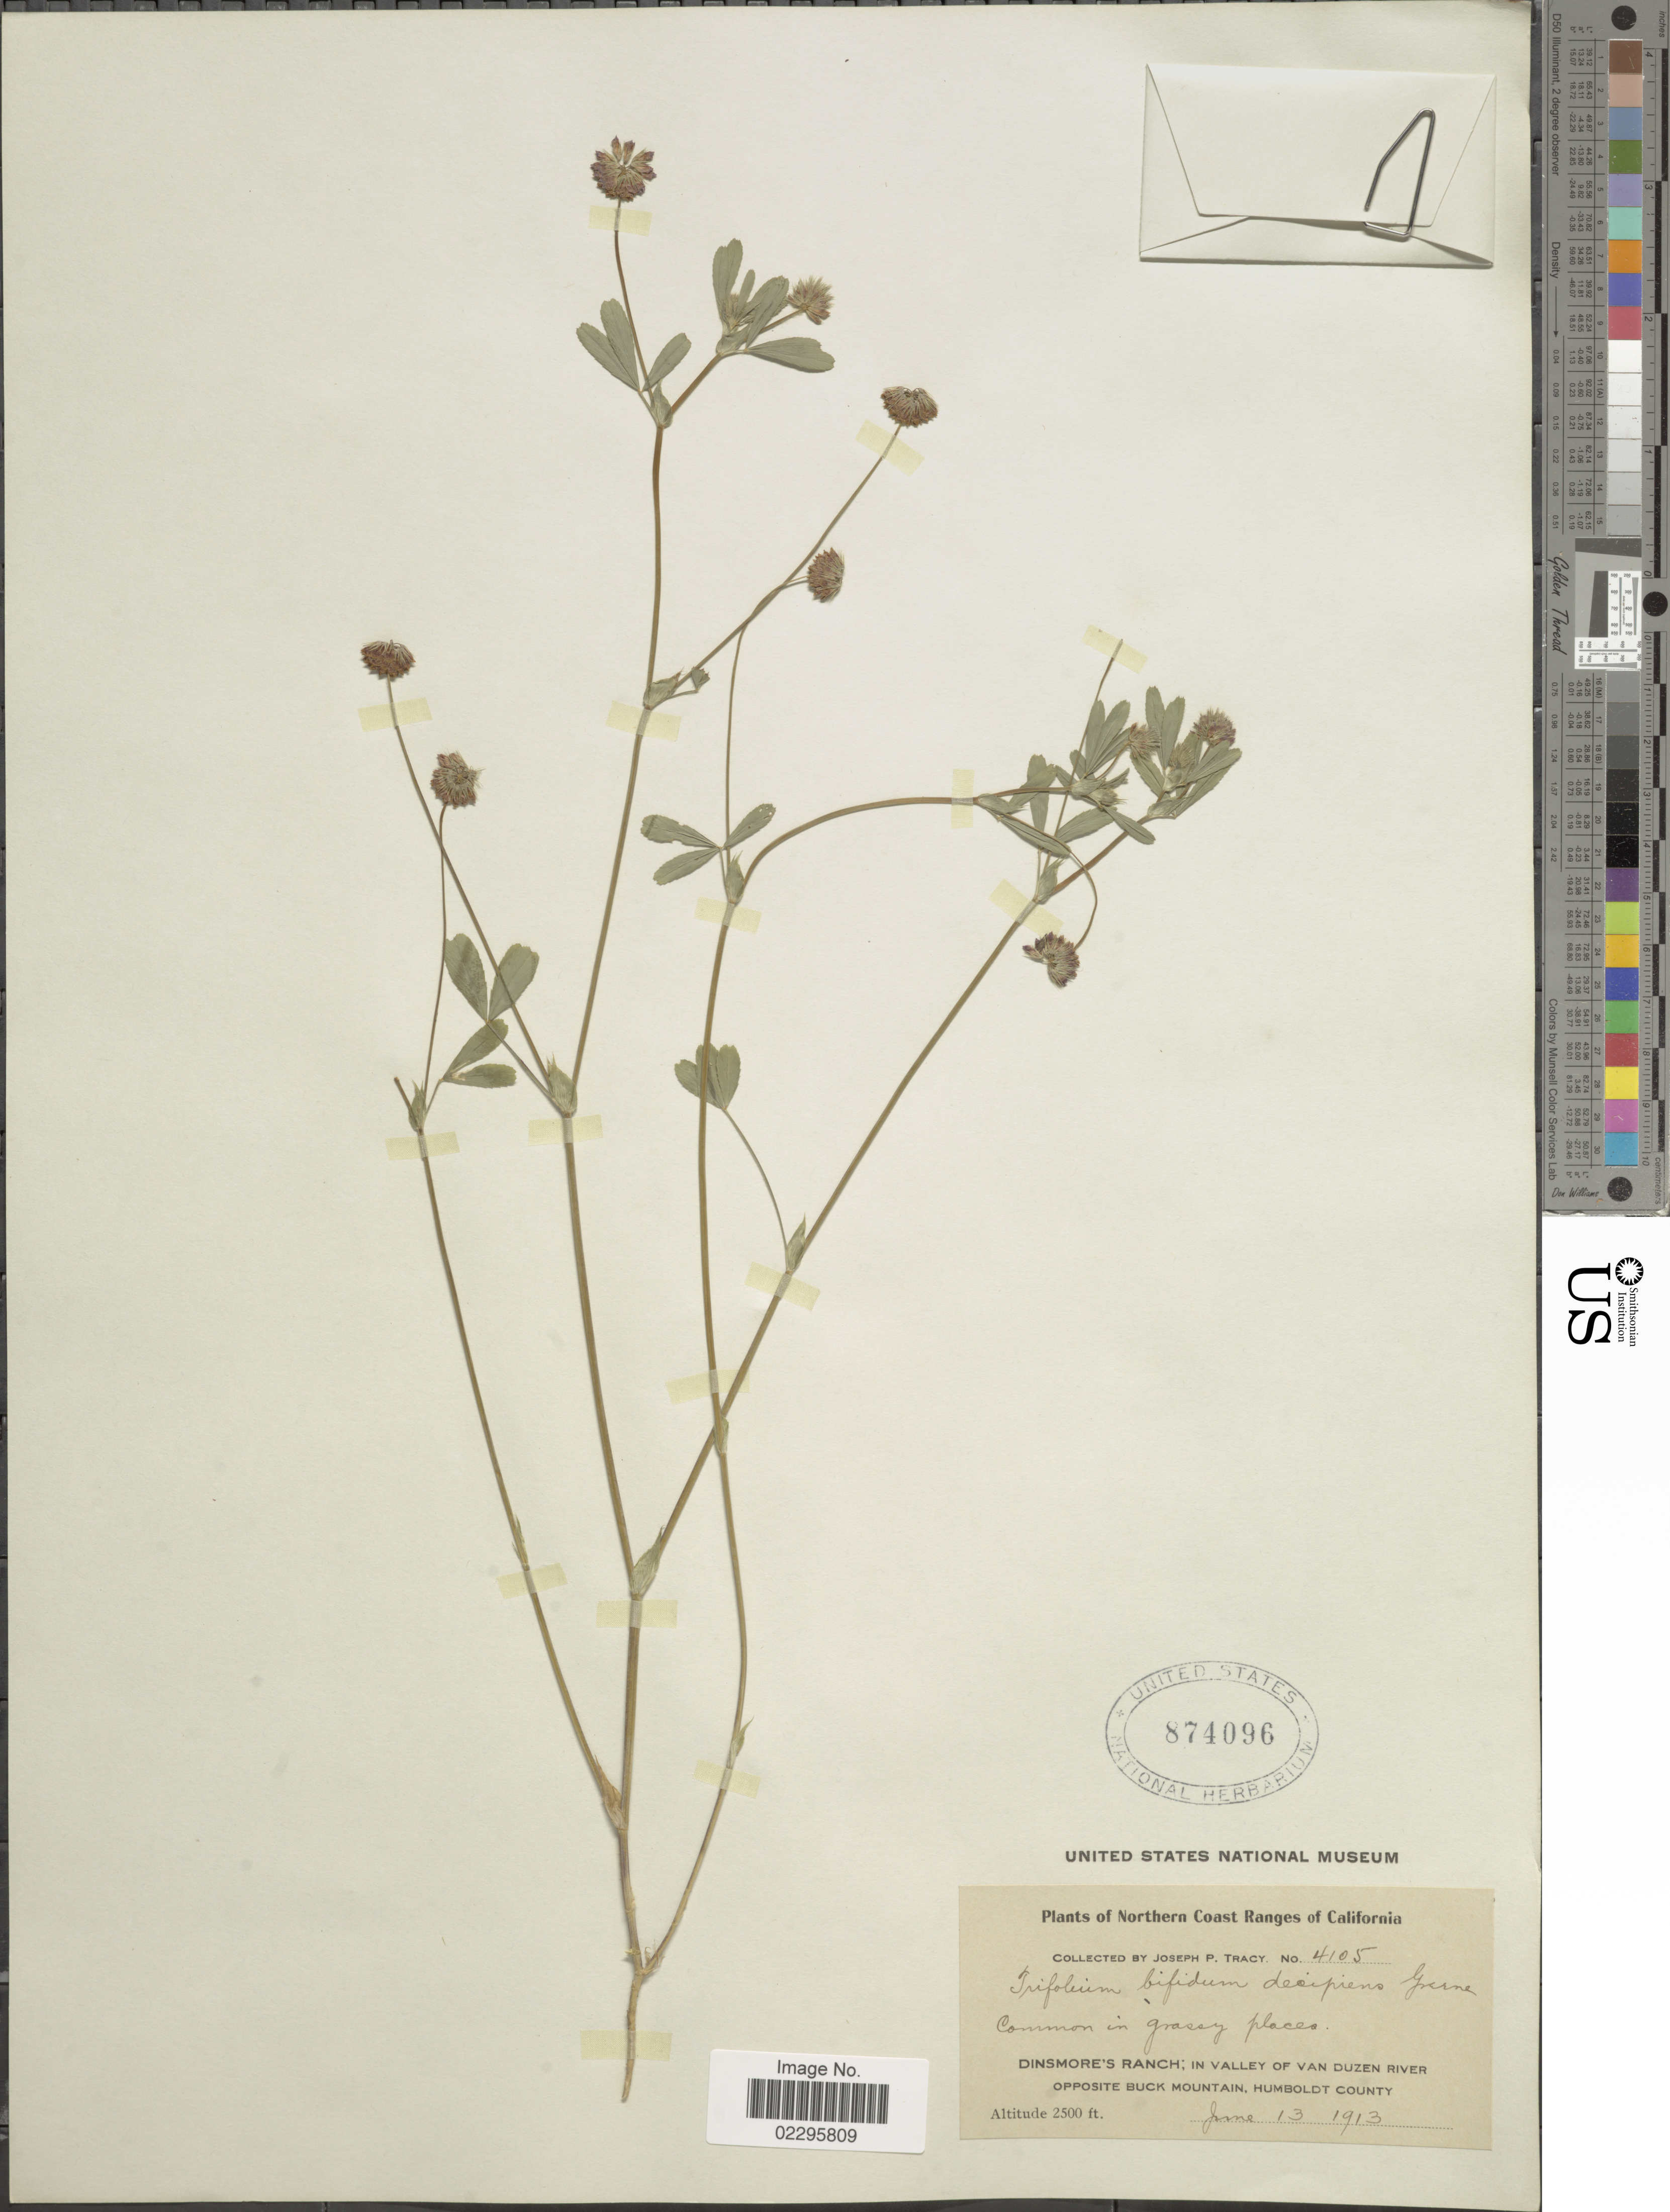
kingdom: Plantae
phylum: Tracheophyta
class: Magnoliopsida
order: Fabales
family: Fabaceae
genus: Trifolium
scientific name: Trifolium bifidum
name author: A. Gray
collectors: J. Tracy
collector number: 4105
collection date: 1913-06-13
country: United States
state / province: California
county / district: Humboldt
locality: Northern Coast Ranges, in grassy places, Dinsmore's Ranch; in valley of Van Duzen River, opposite Buck Mountain, Humboldt County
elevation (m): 762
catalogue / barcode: US 874096